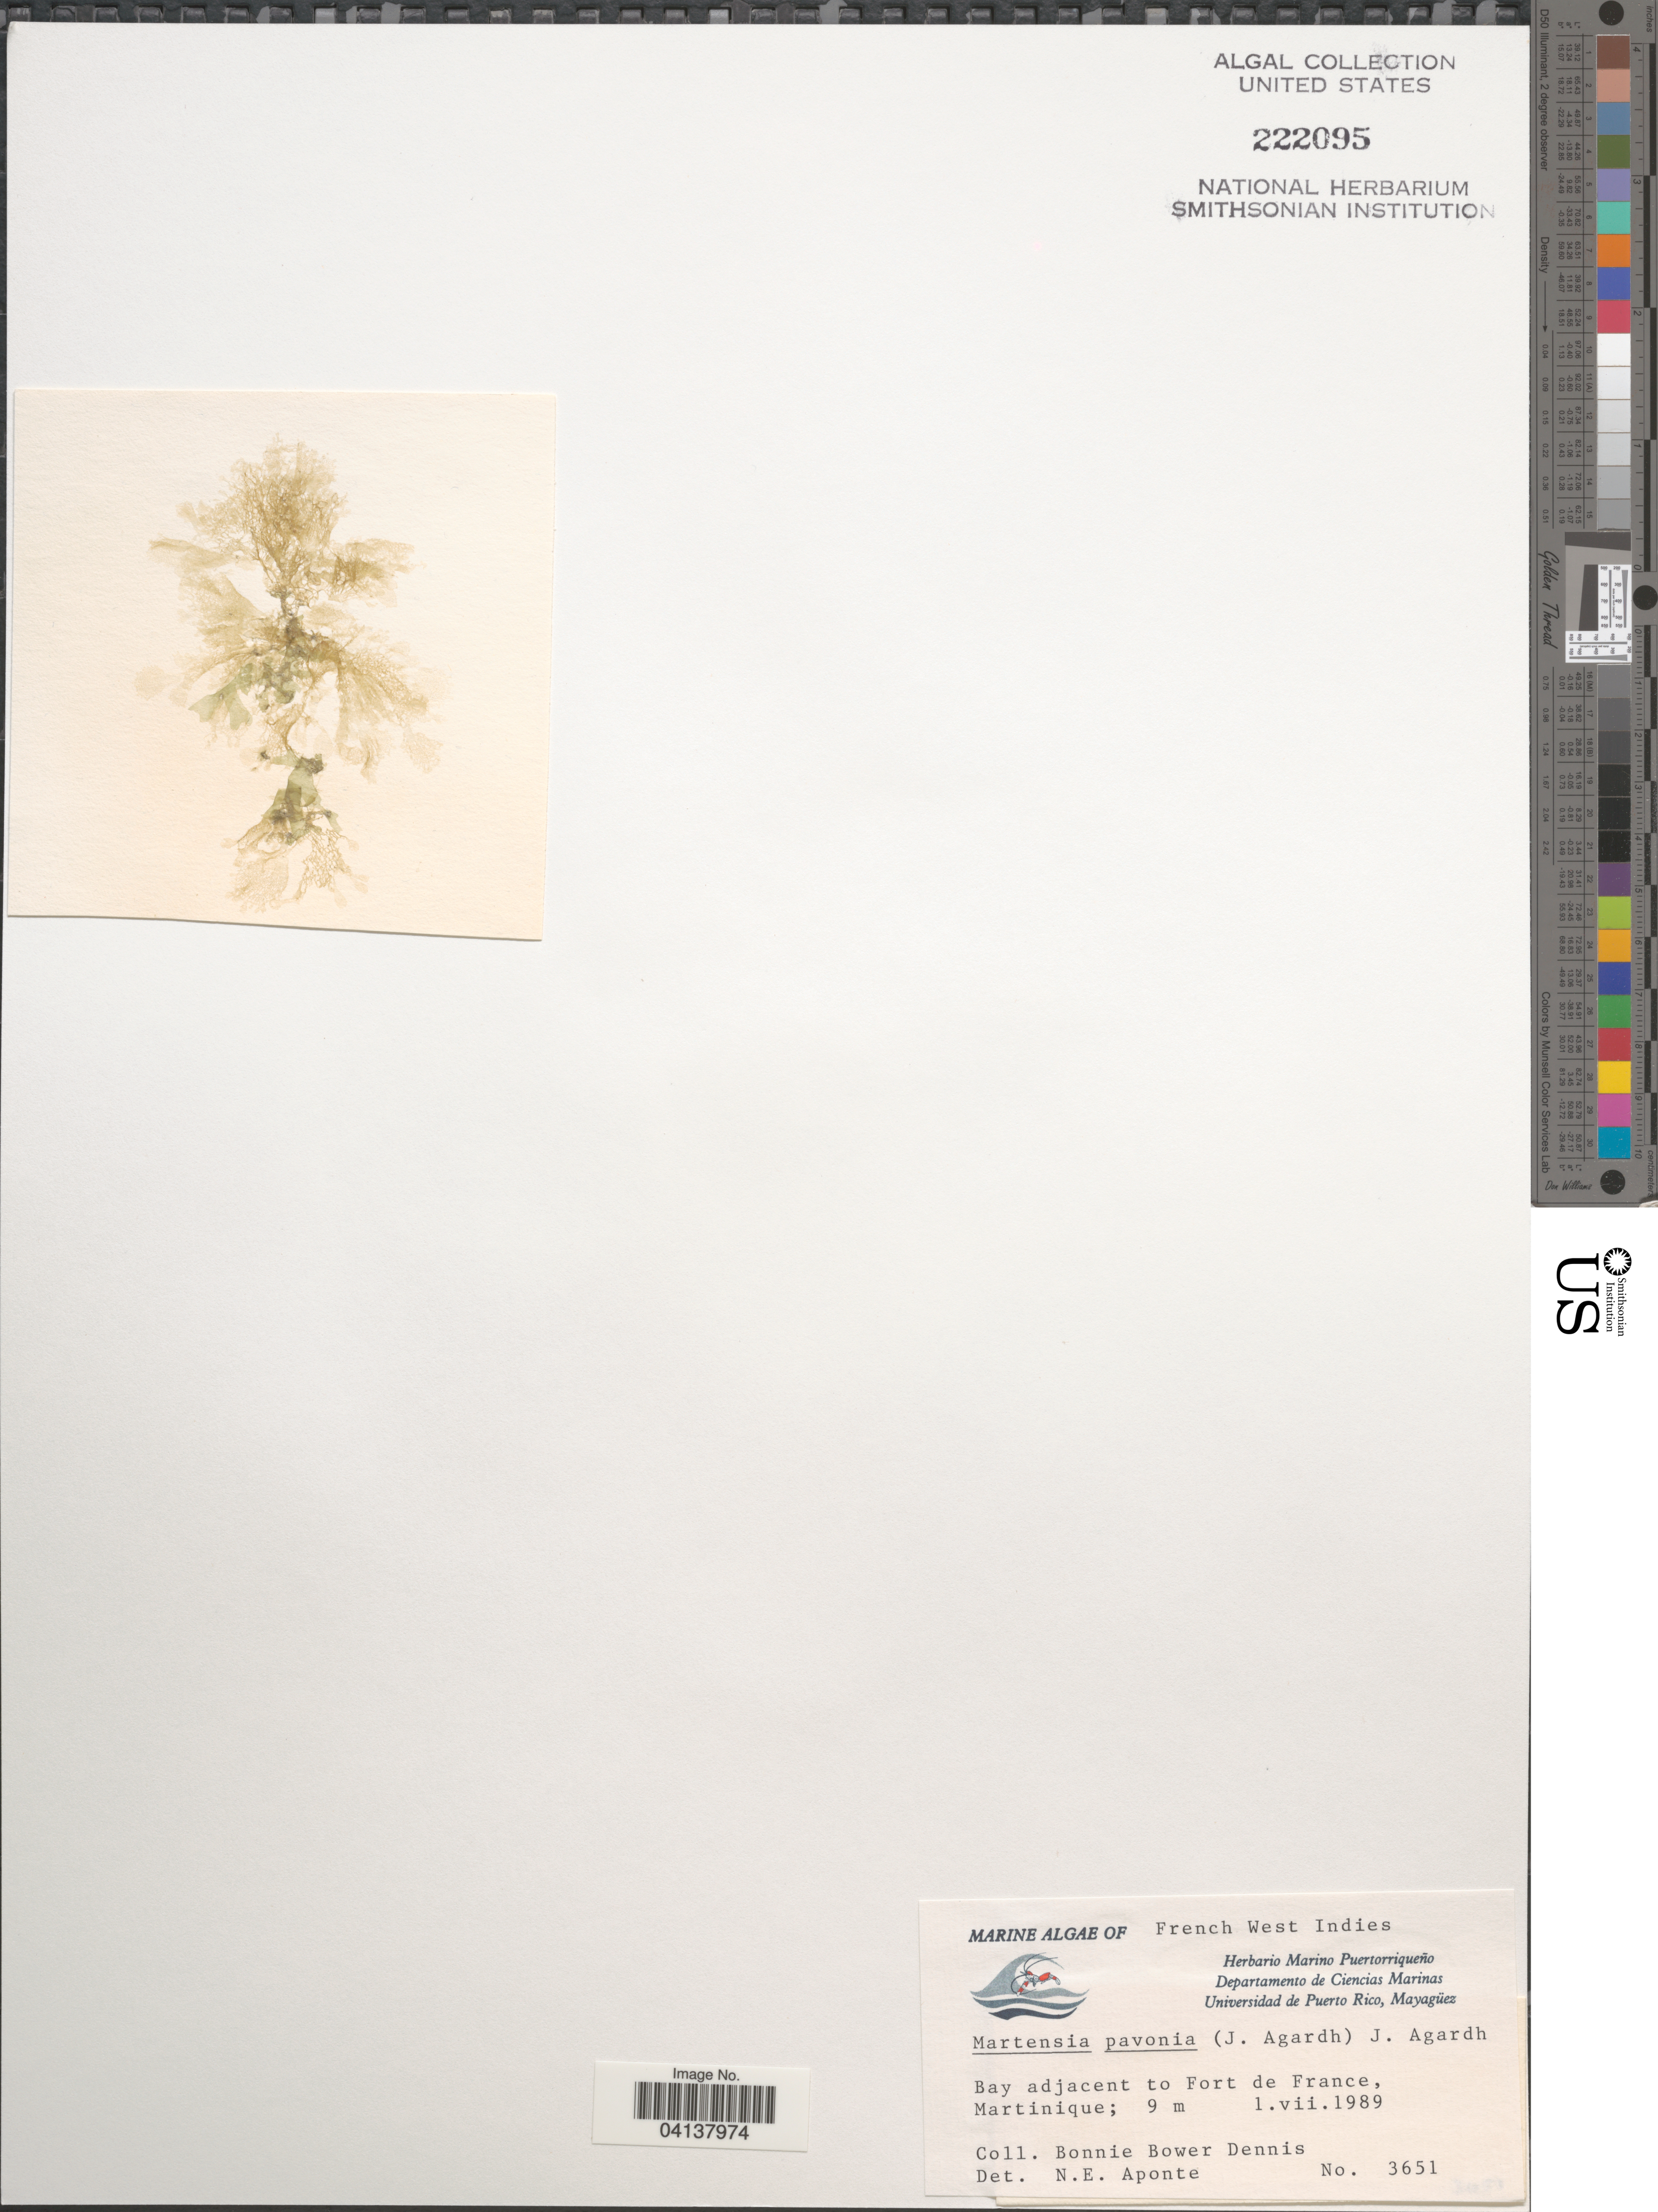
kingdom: Plantae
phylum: Rhodophyta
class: Florideophyceae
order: Ceramiales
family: Delesseriaceae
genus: Martensia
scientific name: Martensia pavonia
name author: (J. Agardh) J. Agardh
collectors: B. Dennis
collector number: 3651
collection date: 1989-07-01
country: Martinique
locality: French West Indies. Bay adjacent to Fort de France.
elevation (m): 9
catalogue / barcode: US 222095